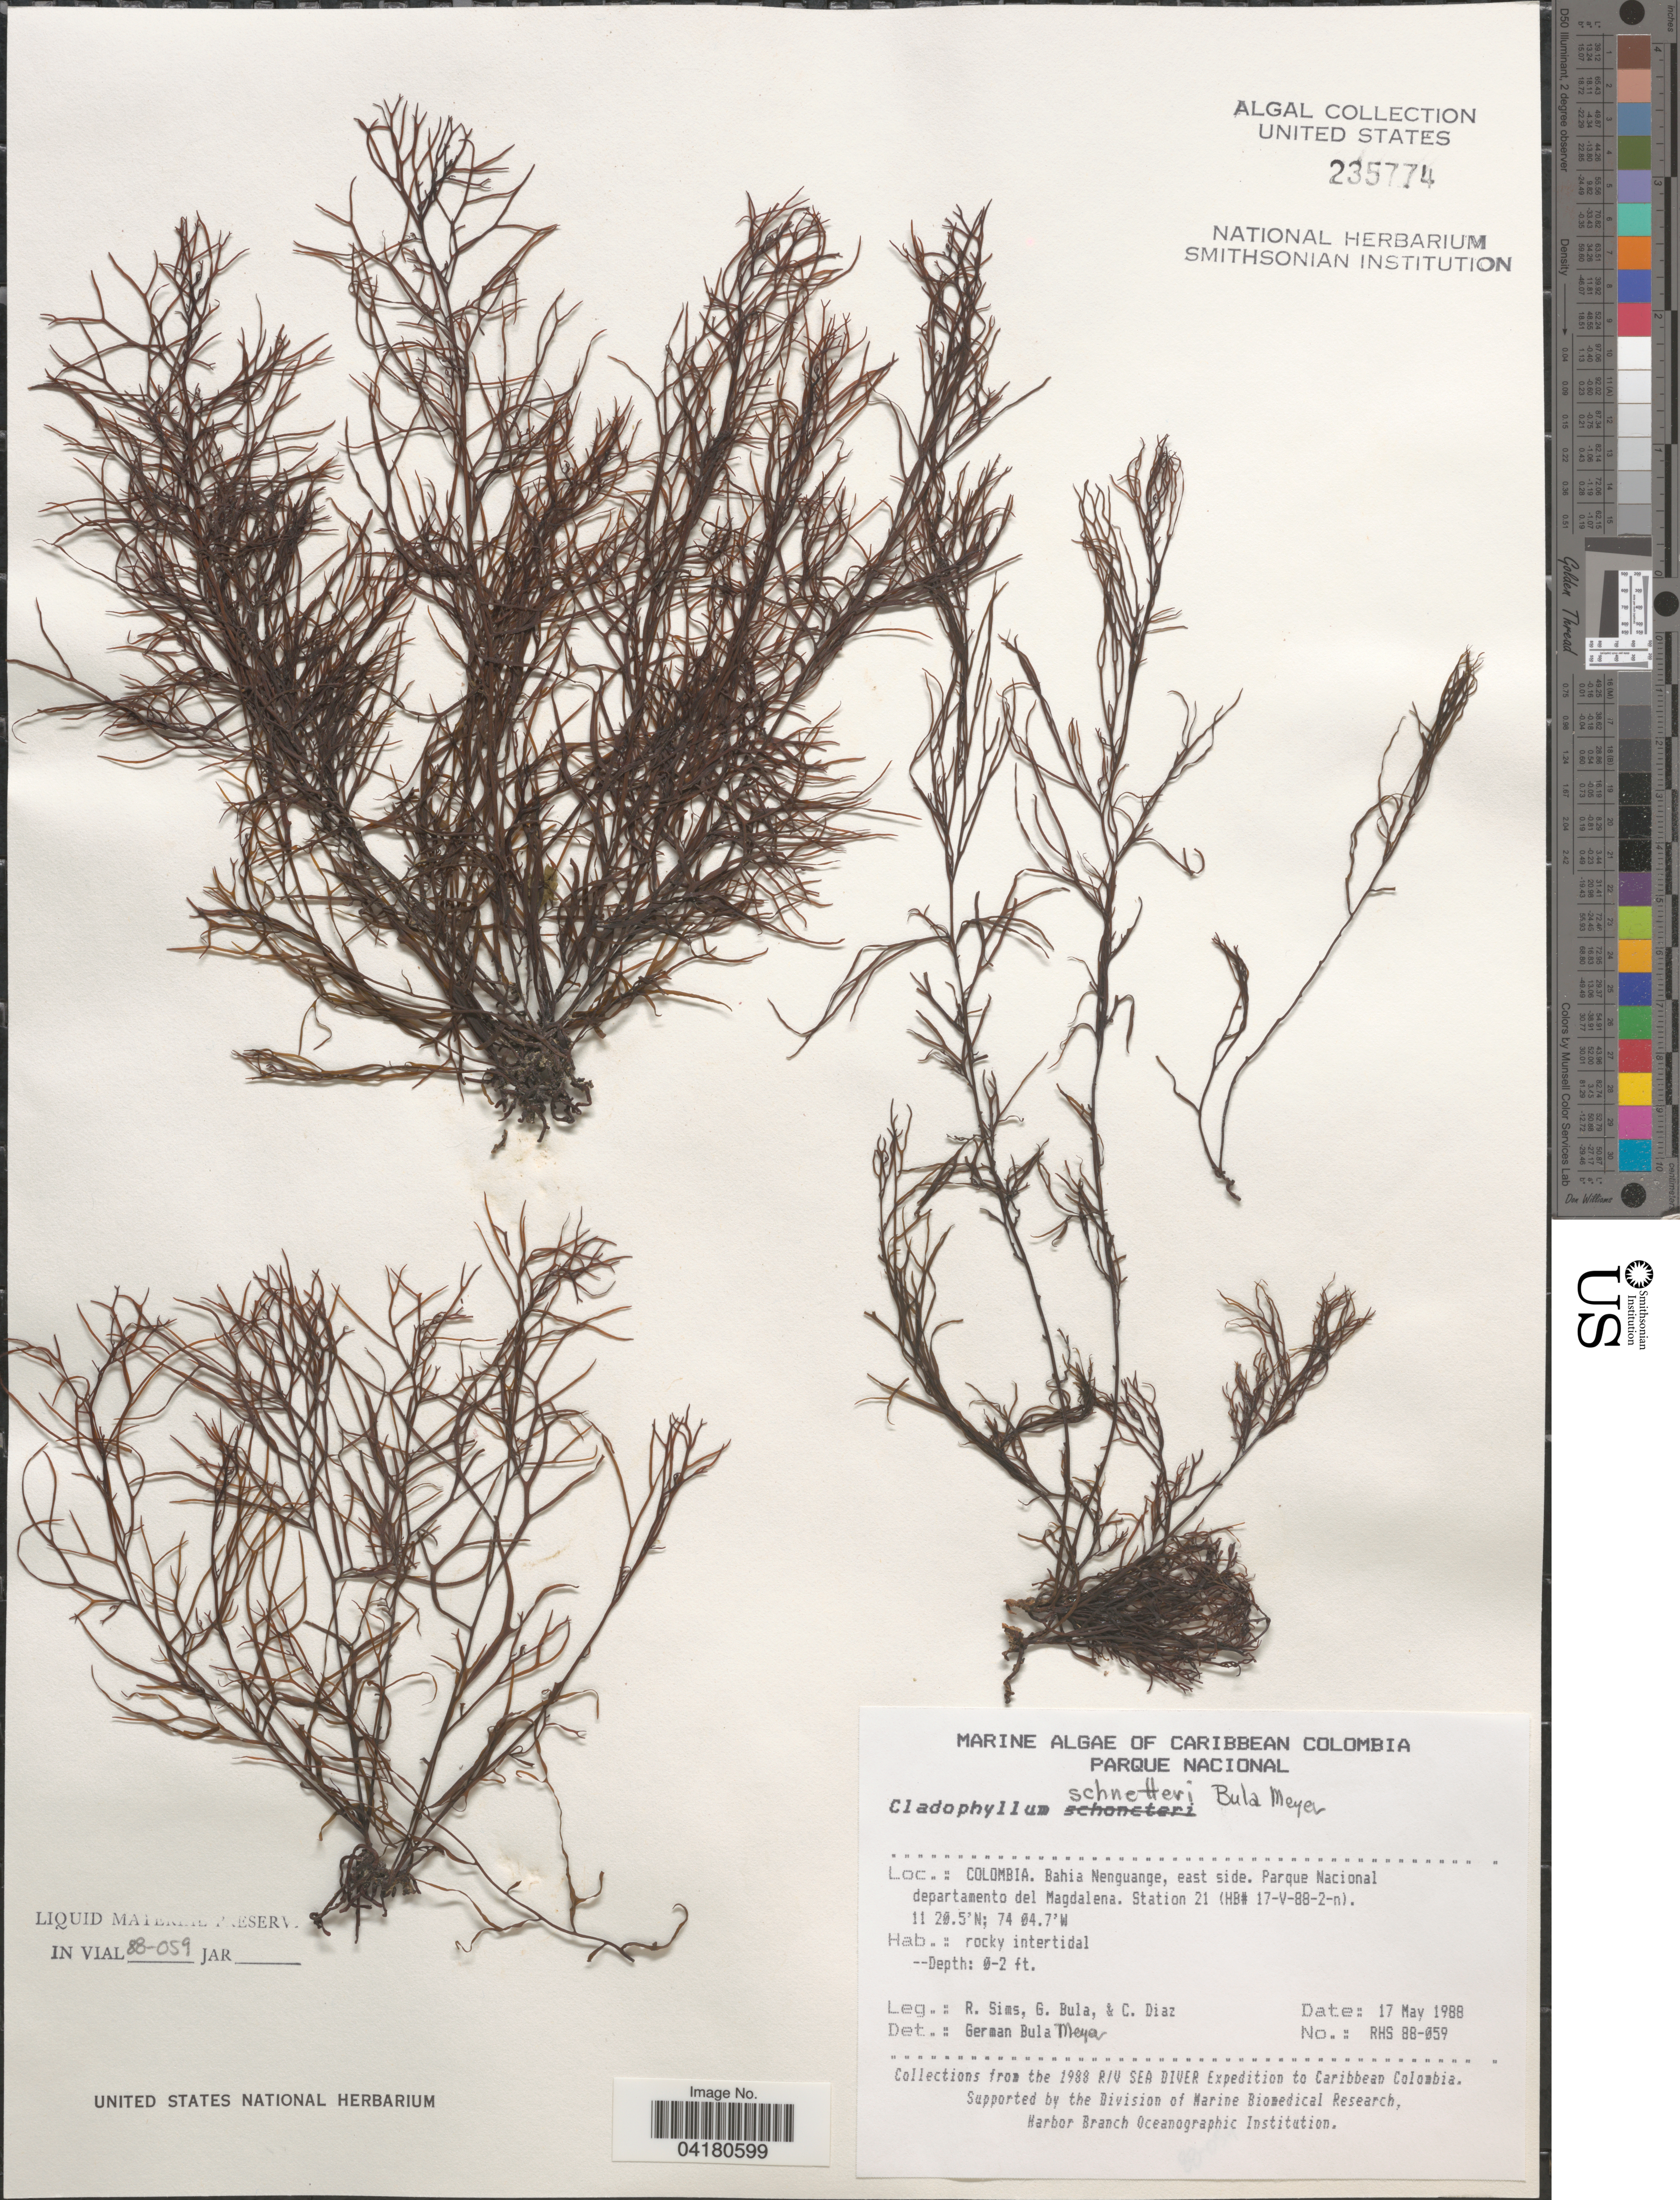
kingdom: Chromista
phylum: Ochrophyta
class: Phaeophyceae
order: Fucales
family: Sargassaceae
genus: Sargassum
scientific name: Sargassum schnetteri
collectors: R. Sims, G. Bula & C. Díaz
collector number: RHS88-059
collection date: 1988-05-17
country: Colombia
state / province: Magdalena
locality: Caribbean Colombia. Bahia Nenguange, east side. Parque Nacional departamento del Magdalena. Station 21 (HB# 17-V-88-2-n). The 1988 R/V Sea Diver Expedition to Caribbean Colombia.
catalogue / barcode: US 235774